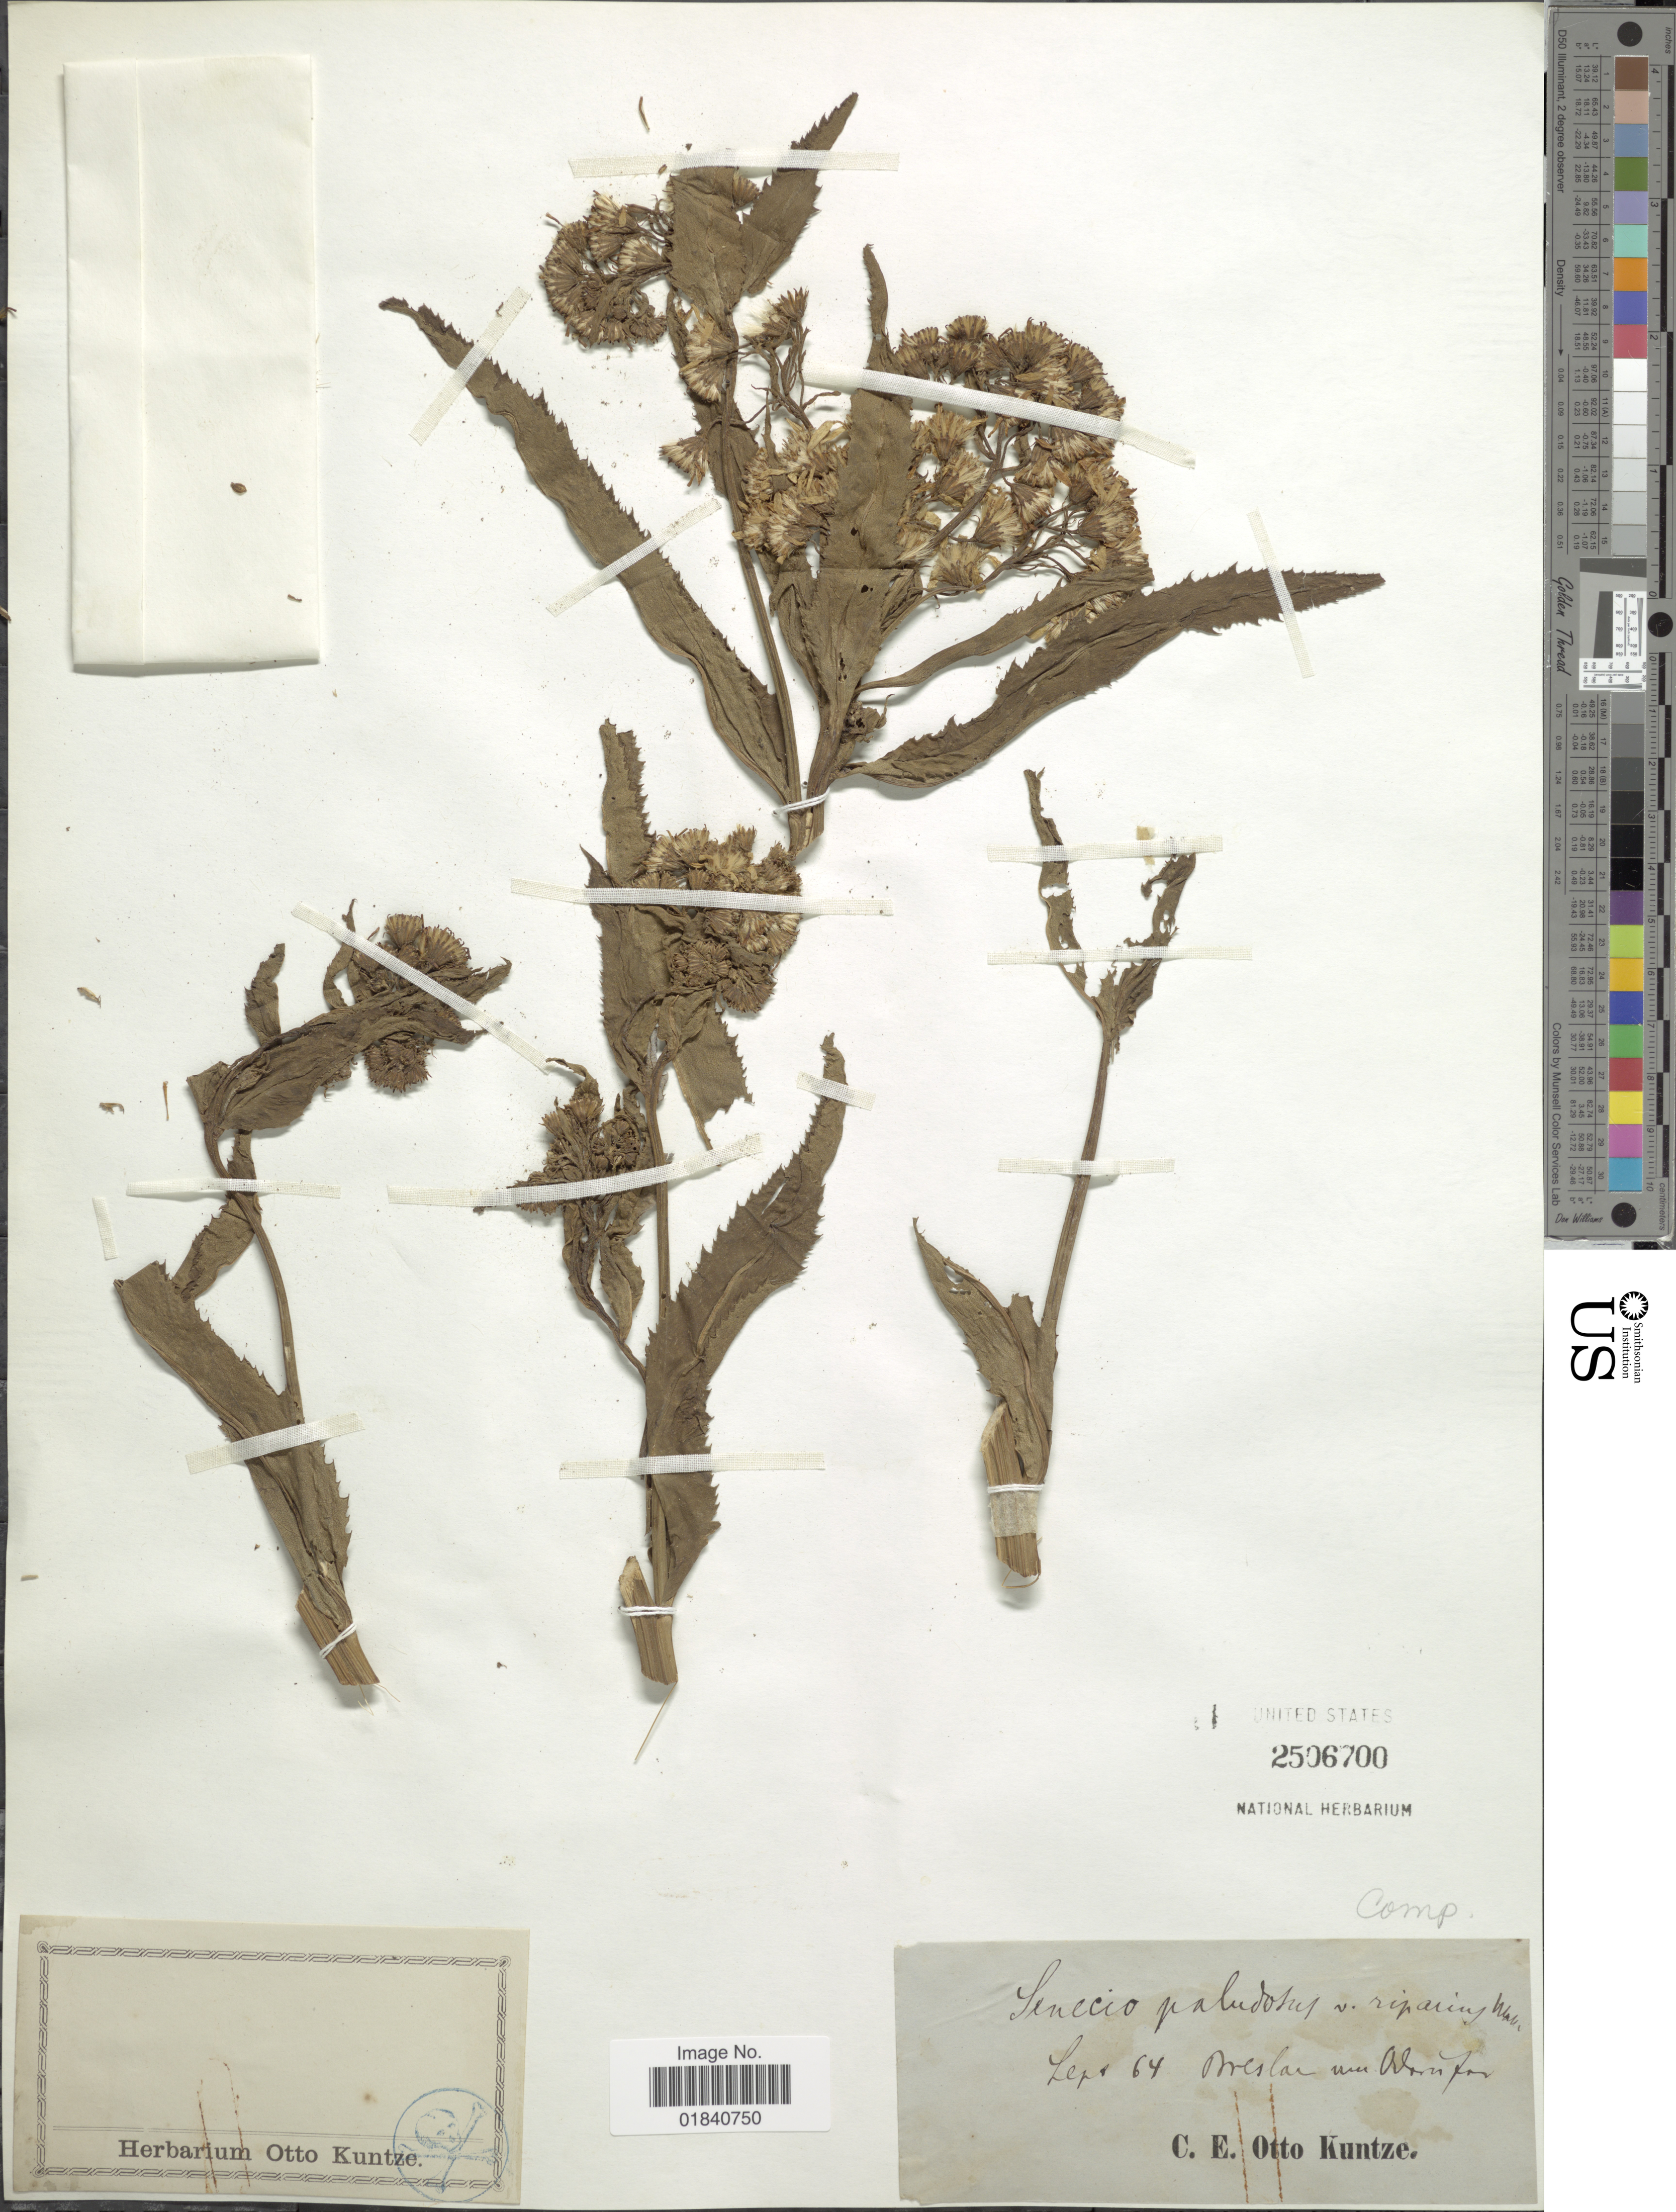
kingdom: Plantae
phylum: Tracheophyta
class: Magnoliopsida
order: Asterales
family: Asteraceae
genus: Senecio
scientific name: Senecio paludosus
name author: L.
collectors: C.E.O. Kuntze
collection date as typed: Transcribed d/m/y: /9/64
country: Germany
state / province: Hesse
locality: Weslar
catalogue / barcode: US 2506700